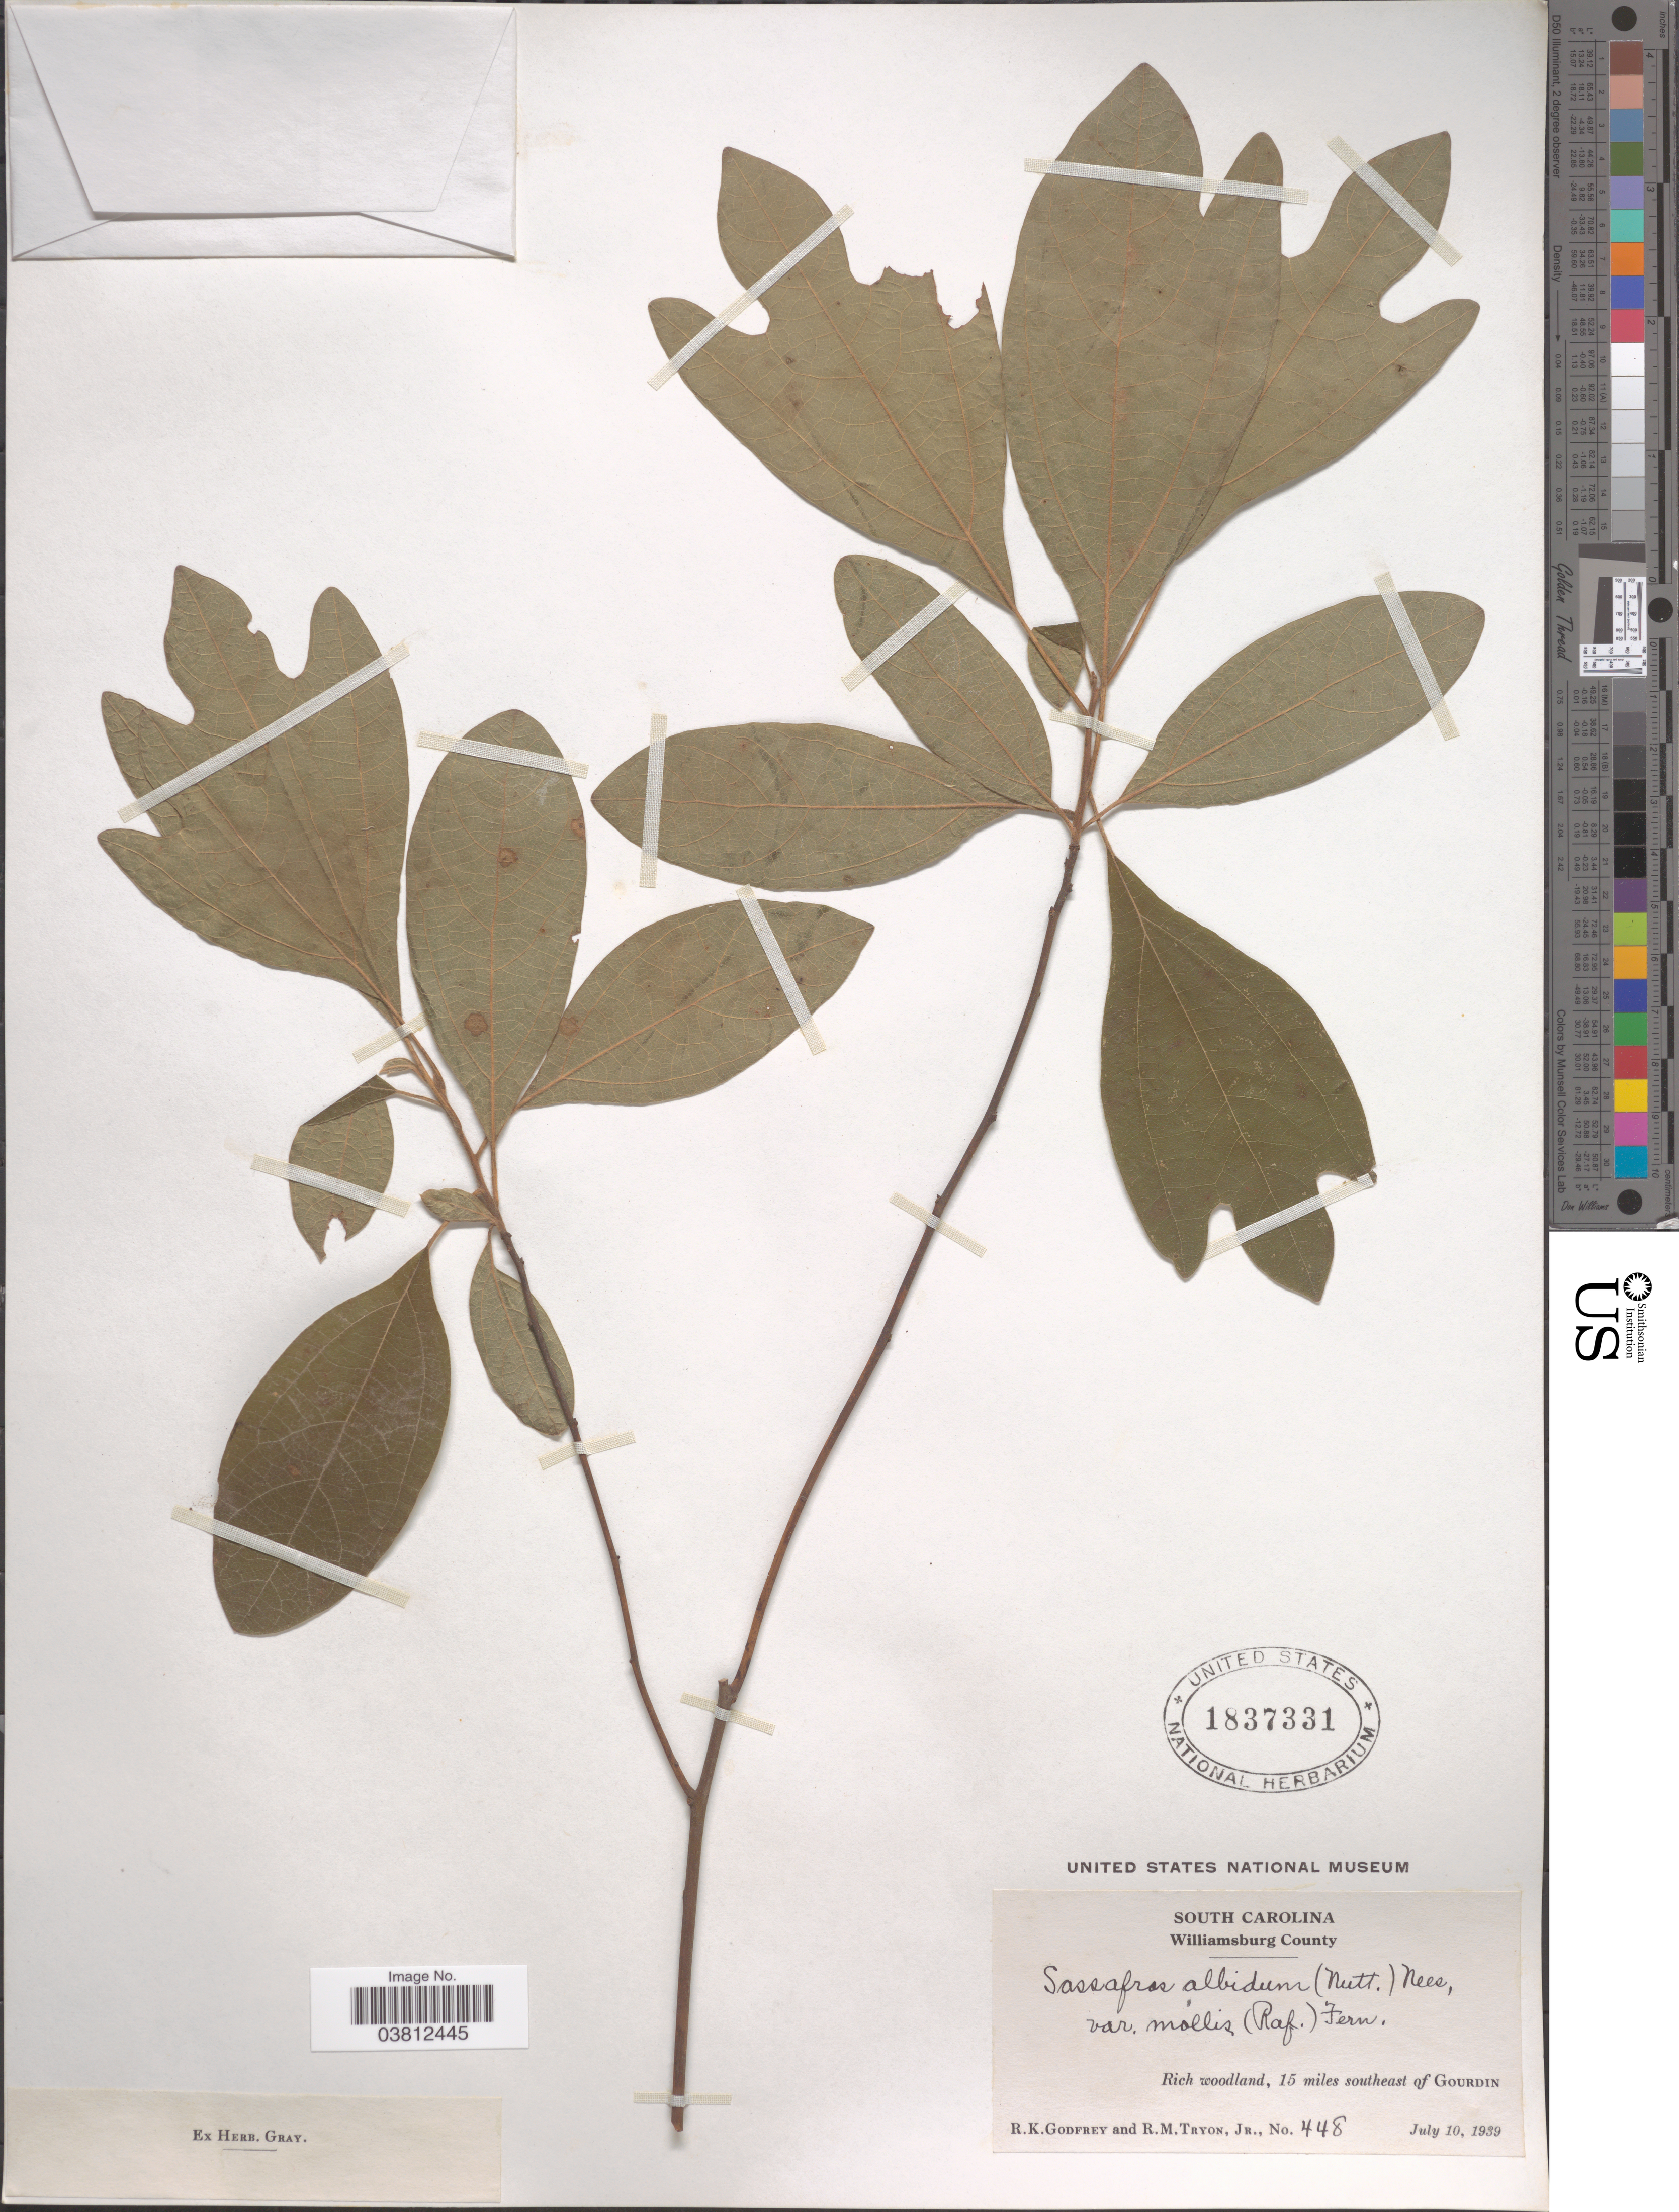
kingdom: Plantae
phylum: Tracheophyta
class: Magnoliopsida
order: Laurales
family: Lauraceae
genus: Sassafras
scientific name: Sassafras albidum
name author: (Nutt.) Nees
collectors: R. K. Godfrey & R. Tryon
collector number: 448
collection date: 1939-07-10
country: United States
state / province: South Carolina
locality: Williamsburg County. 15 miles southeast of Gourdin.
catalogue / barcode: US 1837331